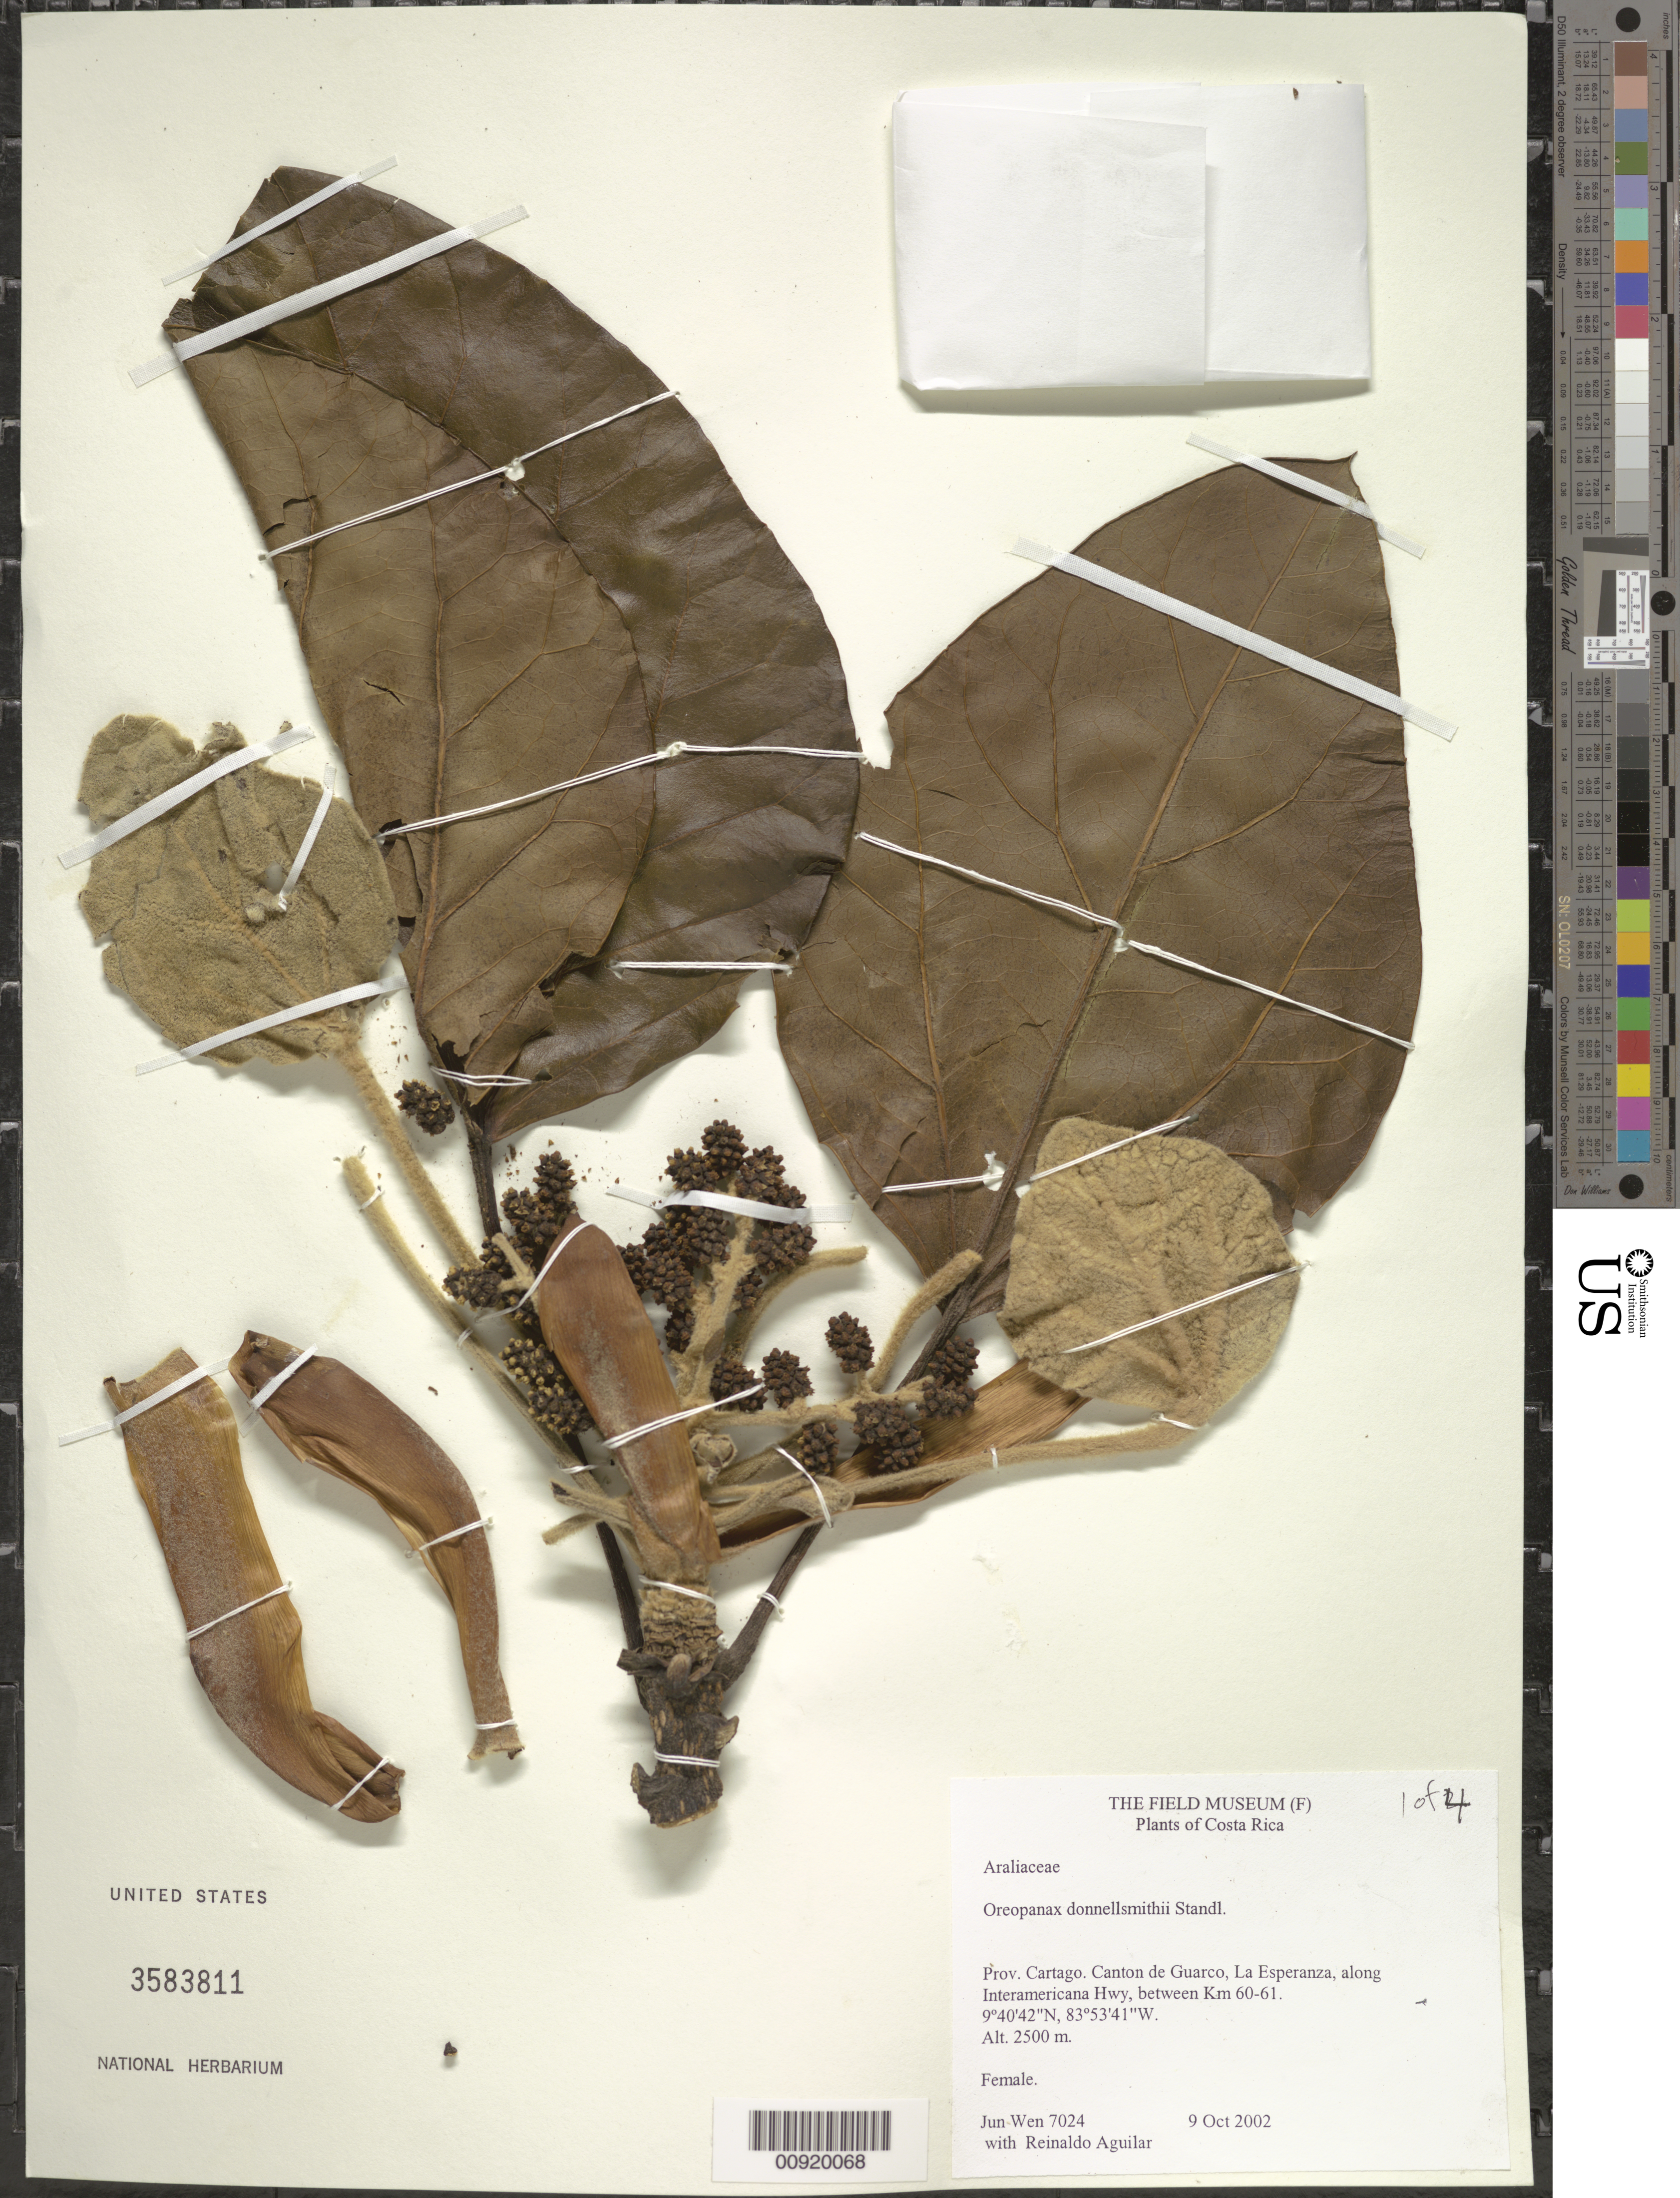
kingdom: Plantae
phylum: Tracheophyta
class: Magnoliopsida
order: Apiales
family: Araliaceae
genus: Oreopanax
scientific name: Oreopanax donnell-smithii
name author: Standl.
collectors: J. Wen & R. Aguilar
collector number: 7024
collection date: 2002-10-09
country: Costa Rica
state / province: Cartago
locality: Canton de Guarco, La Esperanza, along Interamiercana Hwy, between Km 60 -61.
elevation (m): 2500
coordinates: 9 40 42 N, 83 53 41 W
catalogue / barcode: US 3583811